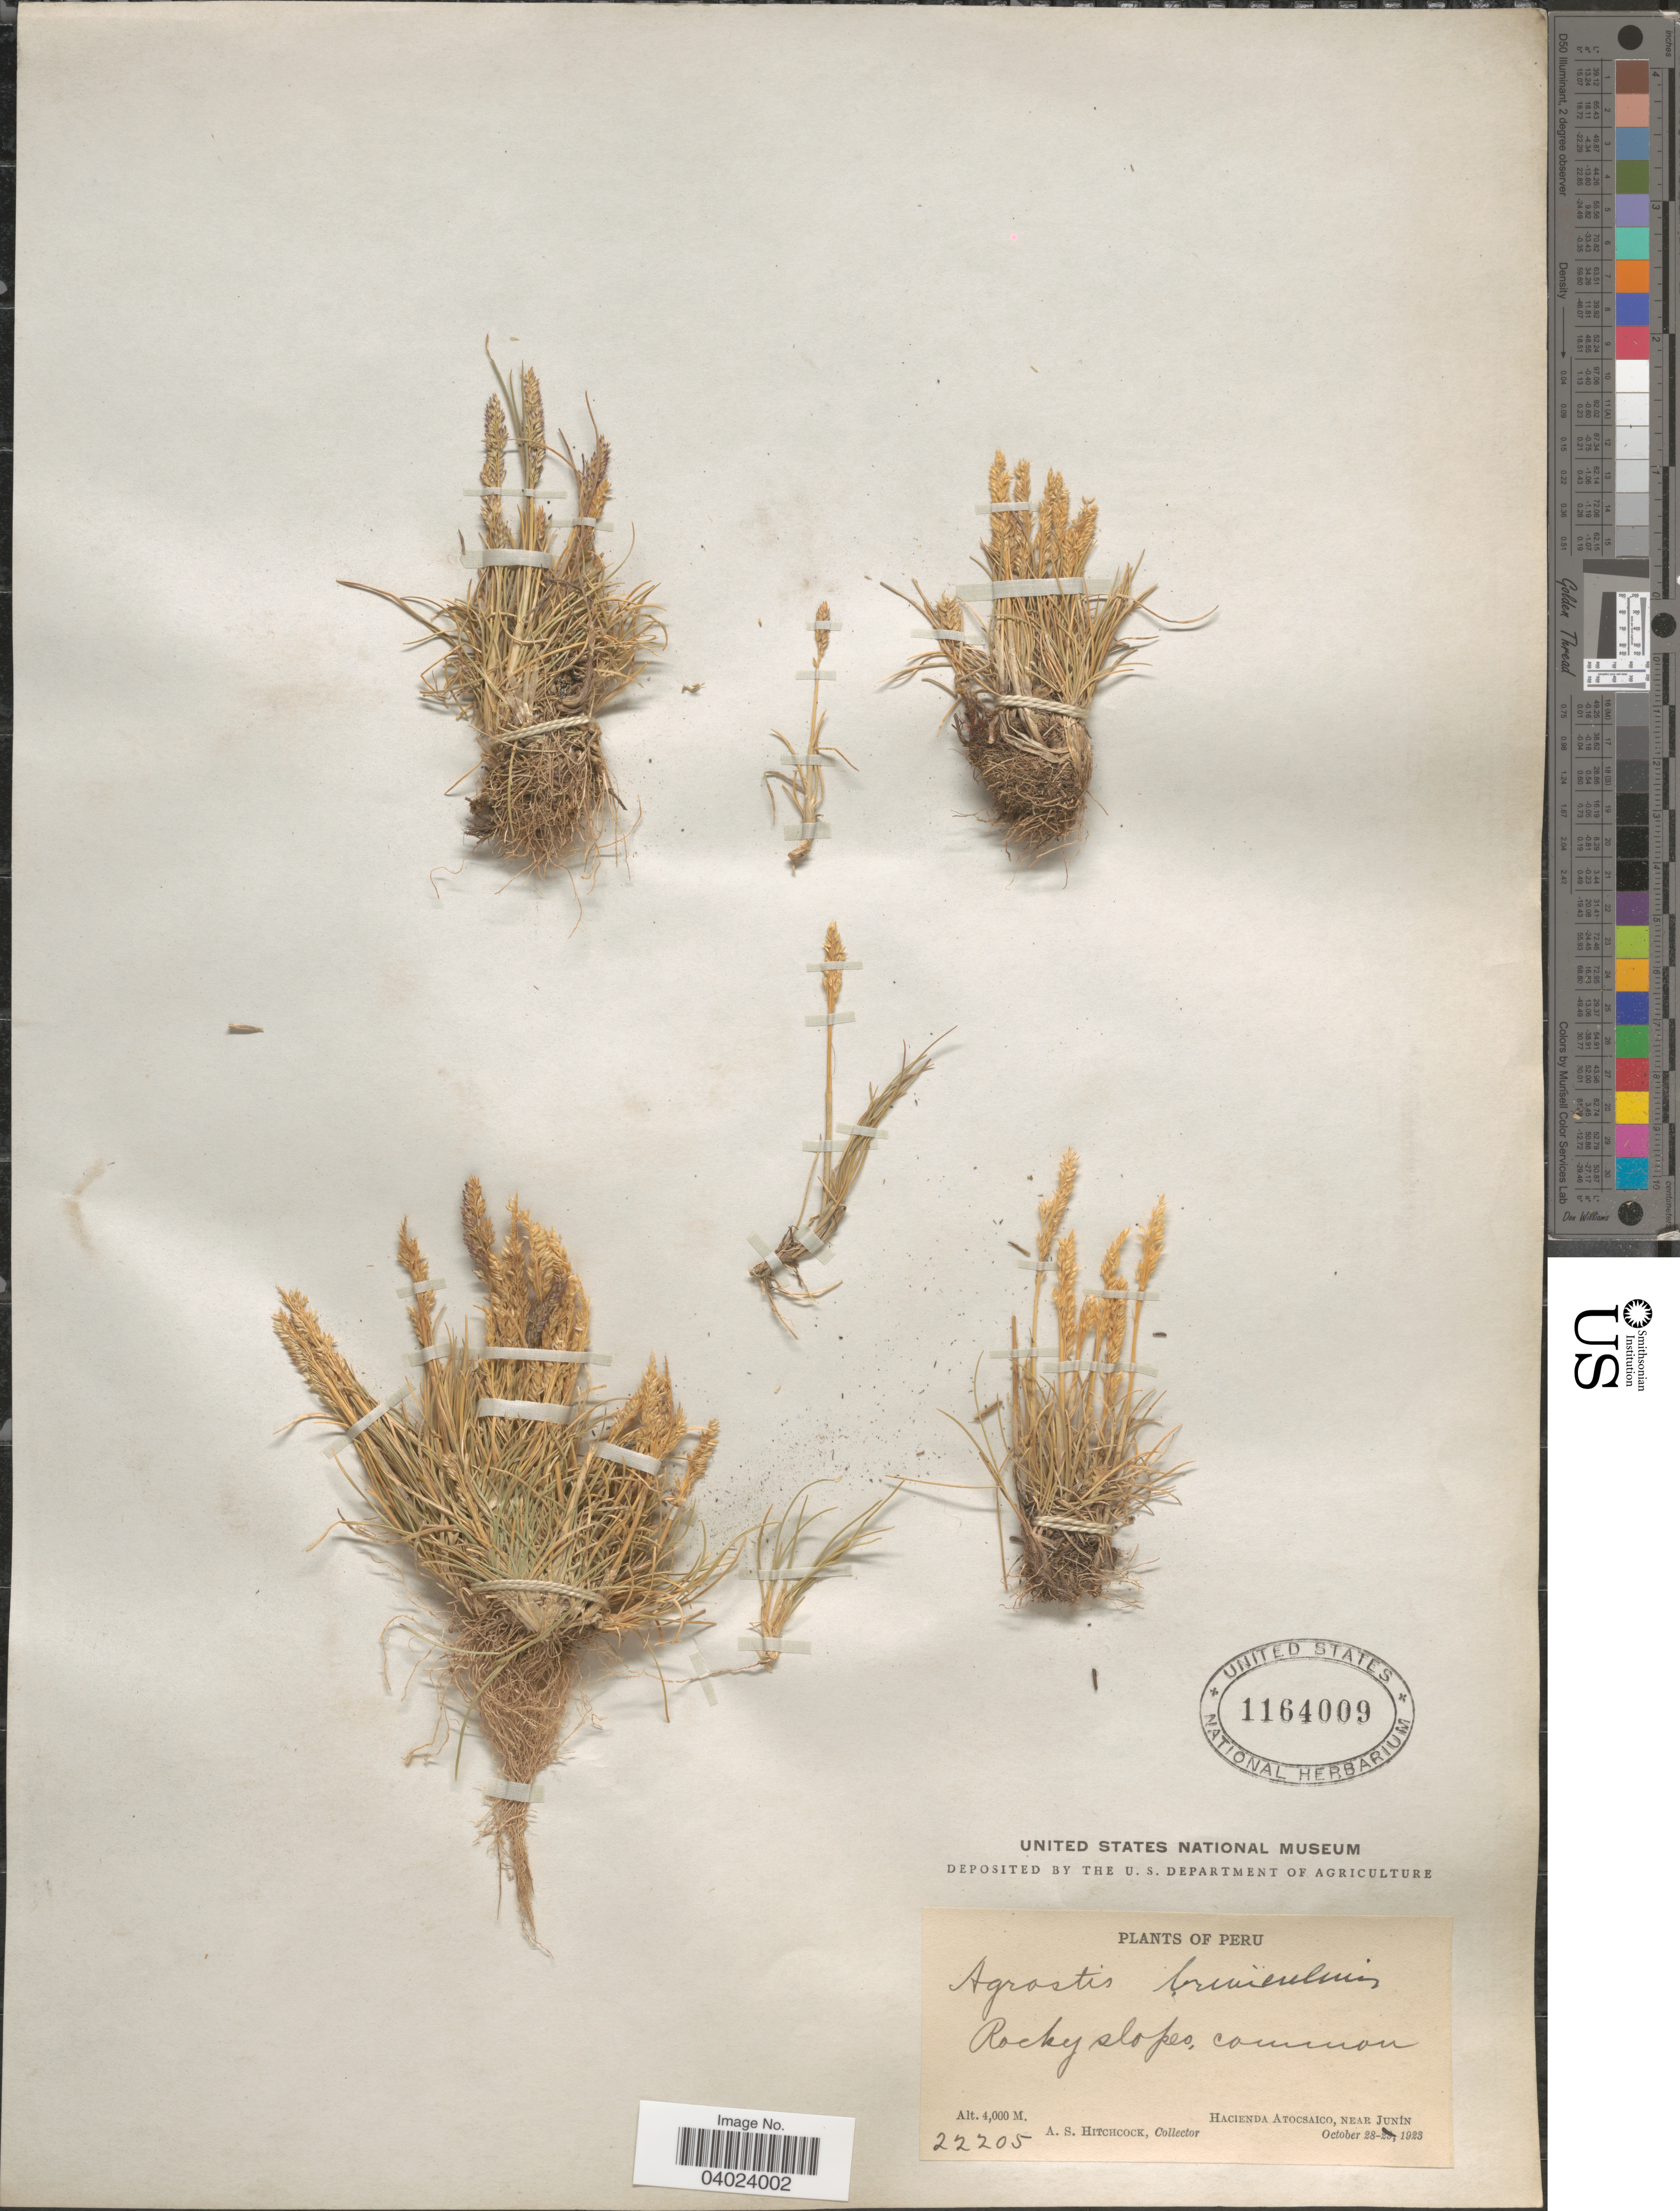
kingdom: Plantae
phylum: Tracheophyta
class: Liliopsida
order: Poales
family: Poaceae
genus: Agrostis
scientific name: Agrostis breviculmis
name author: Hitchc.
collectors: A. S. Hitchcock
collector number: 22205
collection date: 1923-10-28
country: Peru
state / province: Junín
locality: Hacienda Atocsaico, near Junin.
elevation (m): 4000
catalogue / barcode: US 1164009